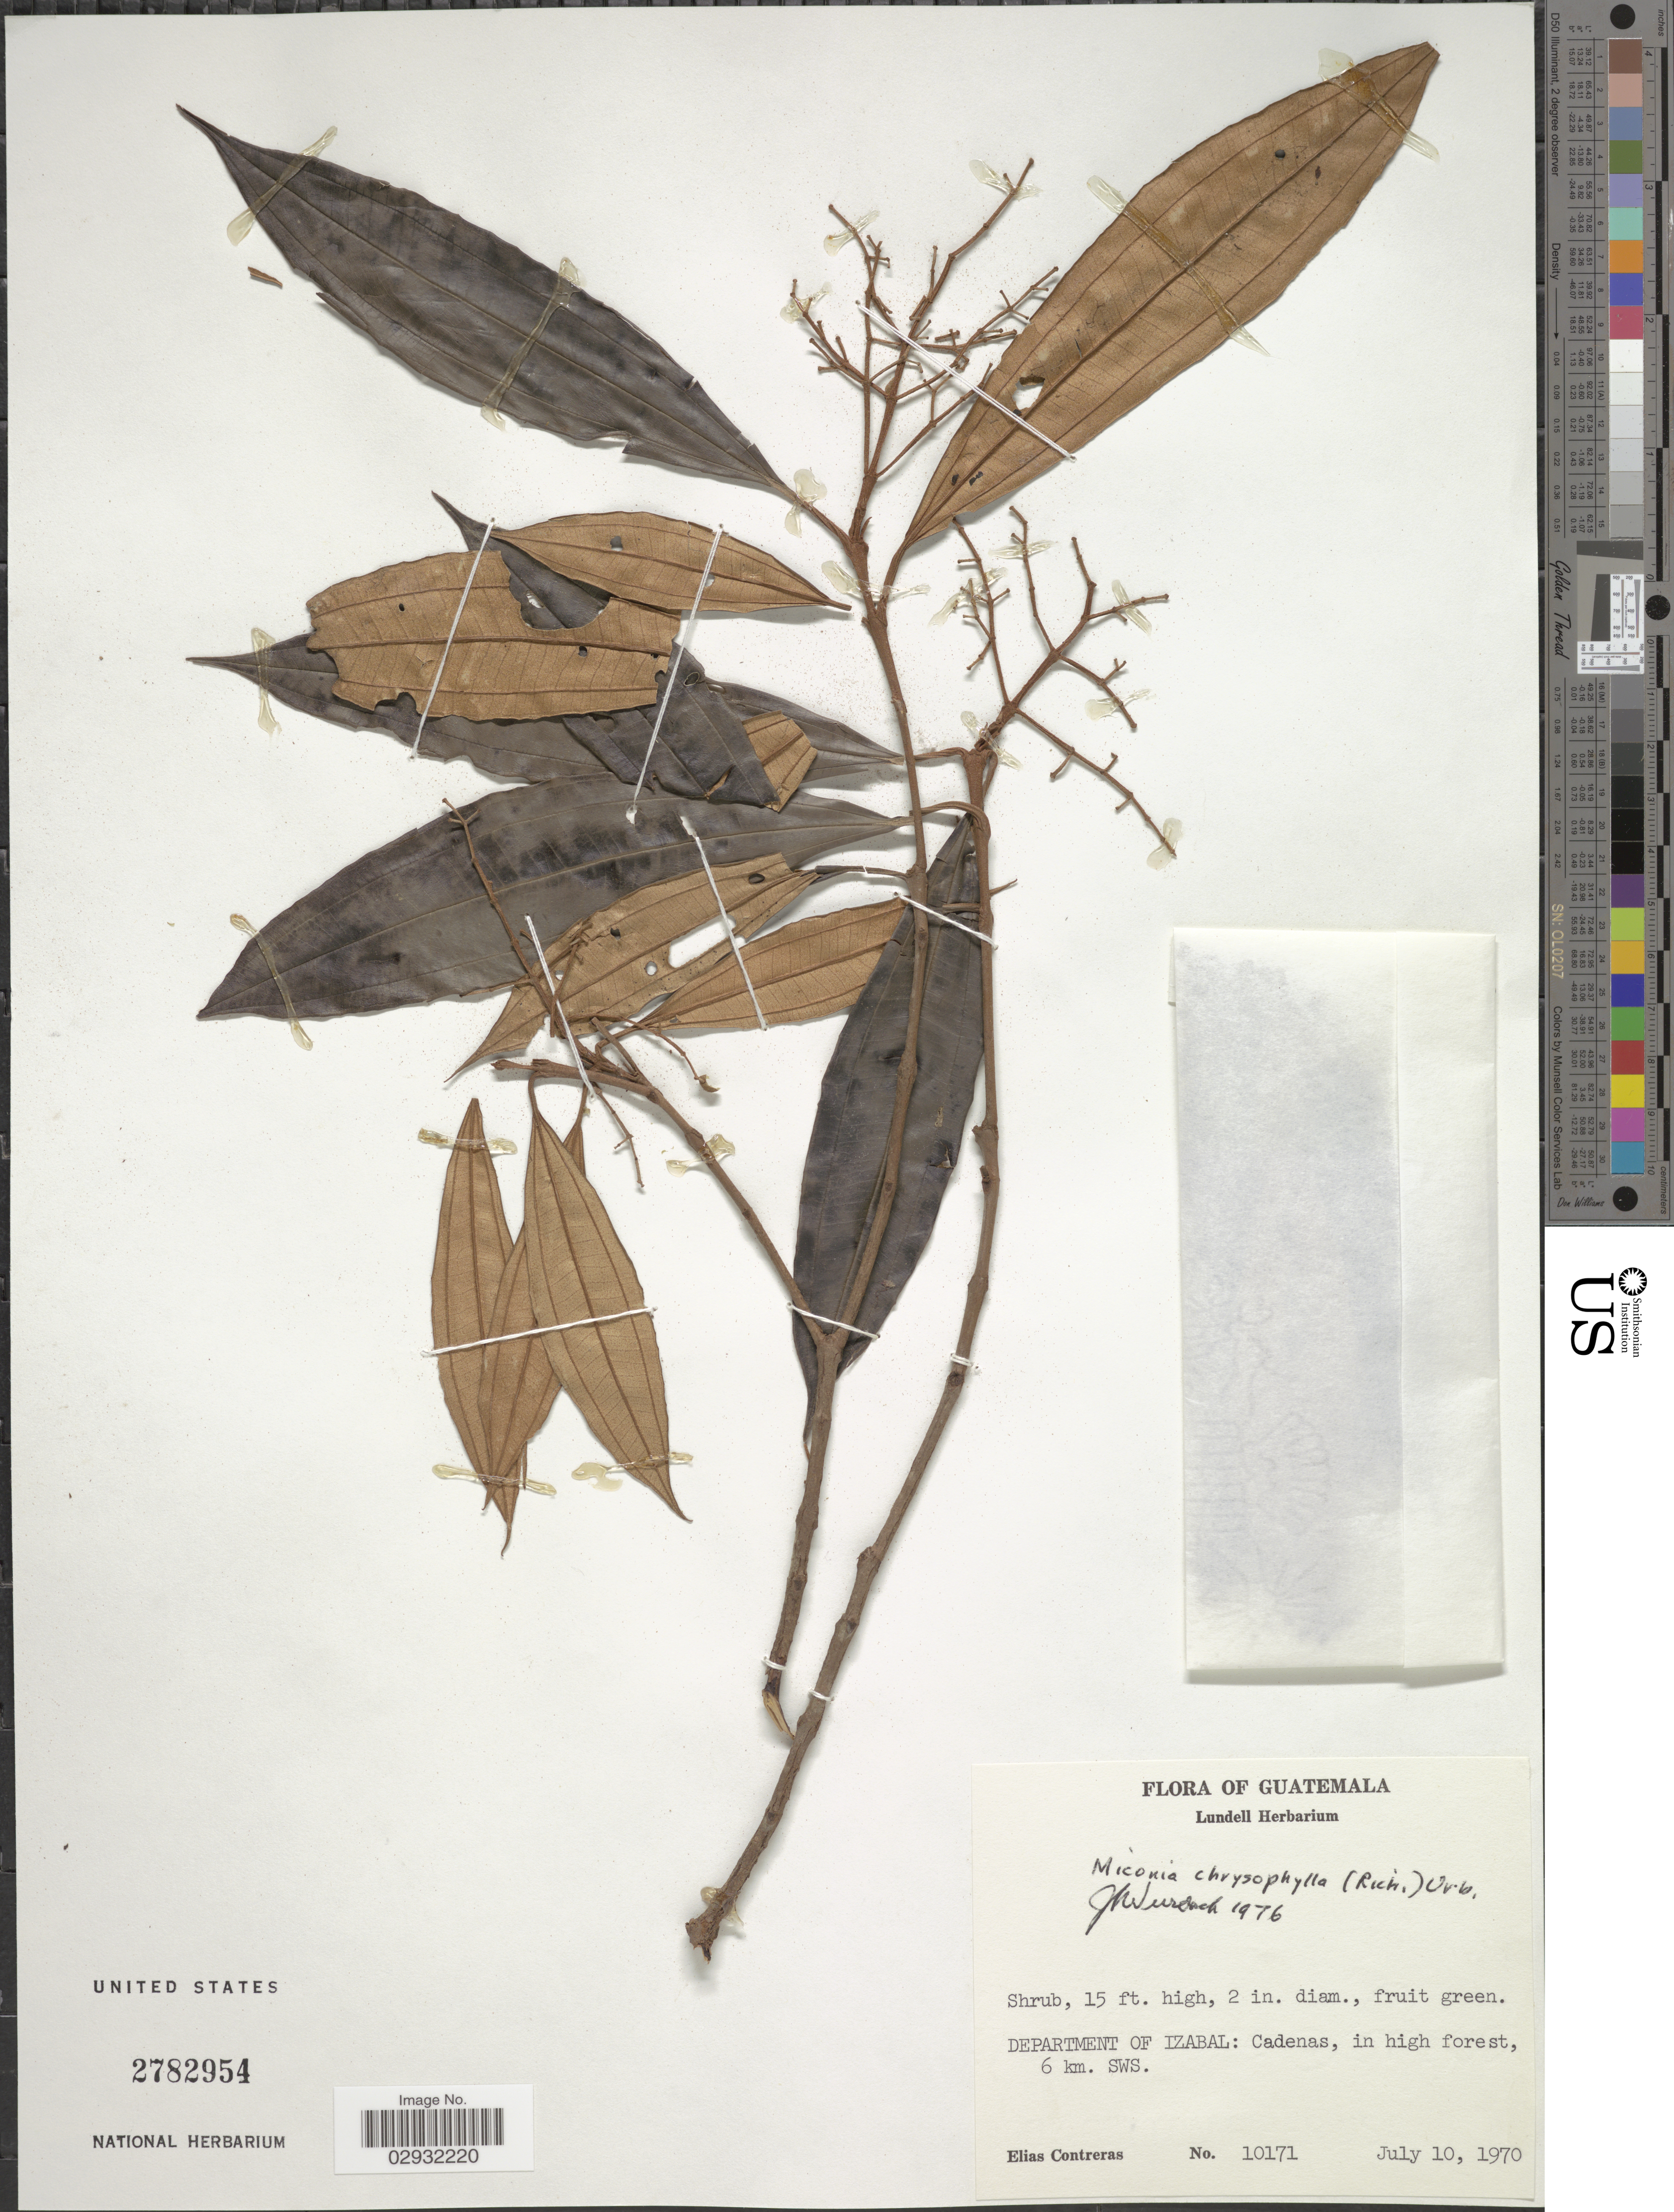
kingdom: Plantae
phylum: Tracheophyta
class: Magnoliopsida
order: Myrtales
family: Melastomataceae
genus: Miconia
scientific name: Miconia chrysophylla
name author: (Rich.) Urb.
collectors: E. Contreras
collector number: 10171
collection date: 1970-07-10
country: Guatemala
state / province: Izabal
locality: Department of Izabal: Cadenas, in high forest, 6 km. SWS.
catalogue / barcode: US 2782954